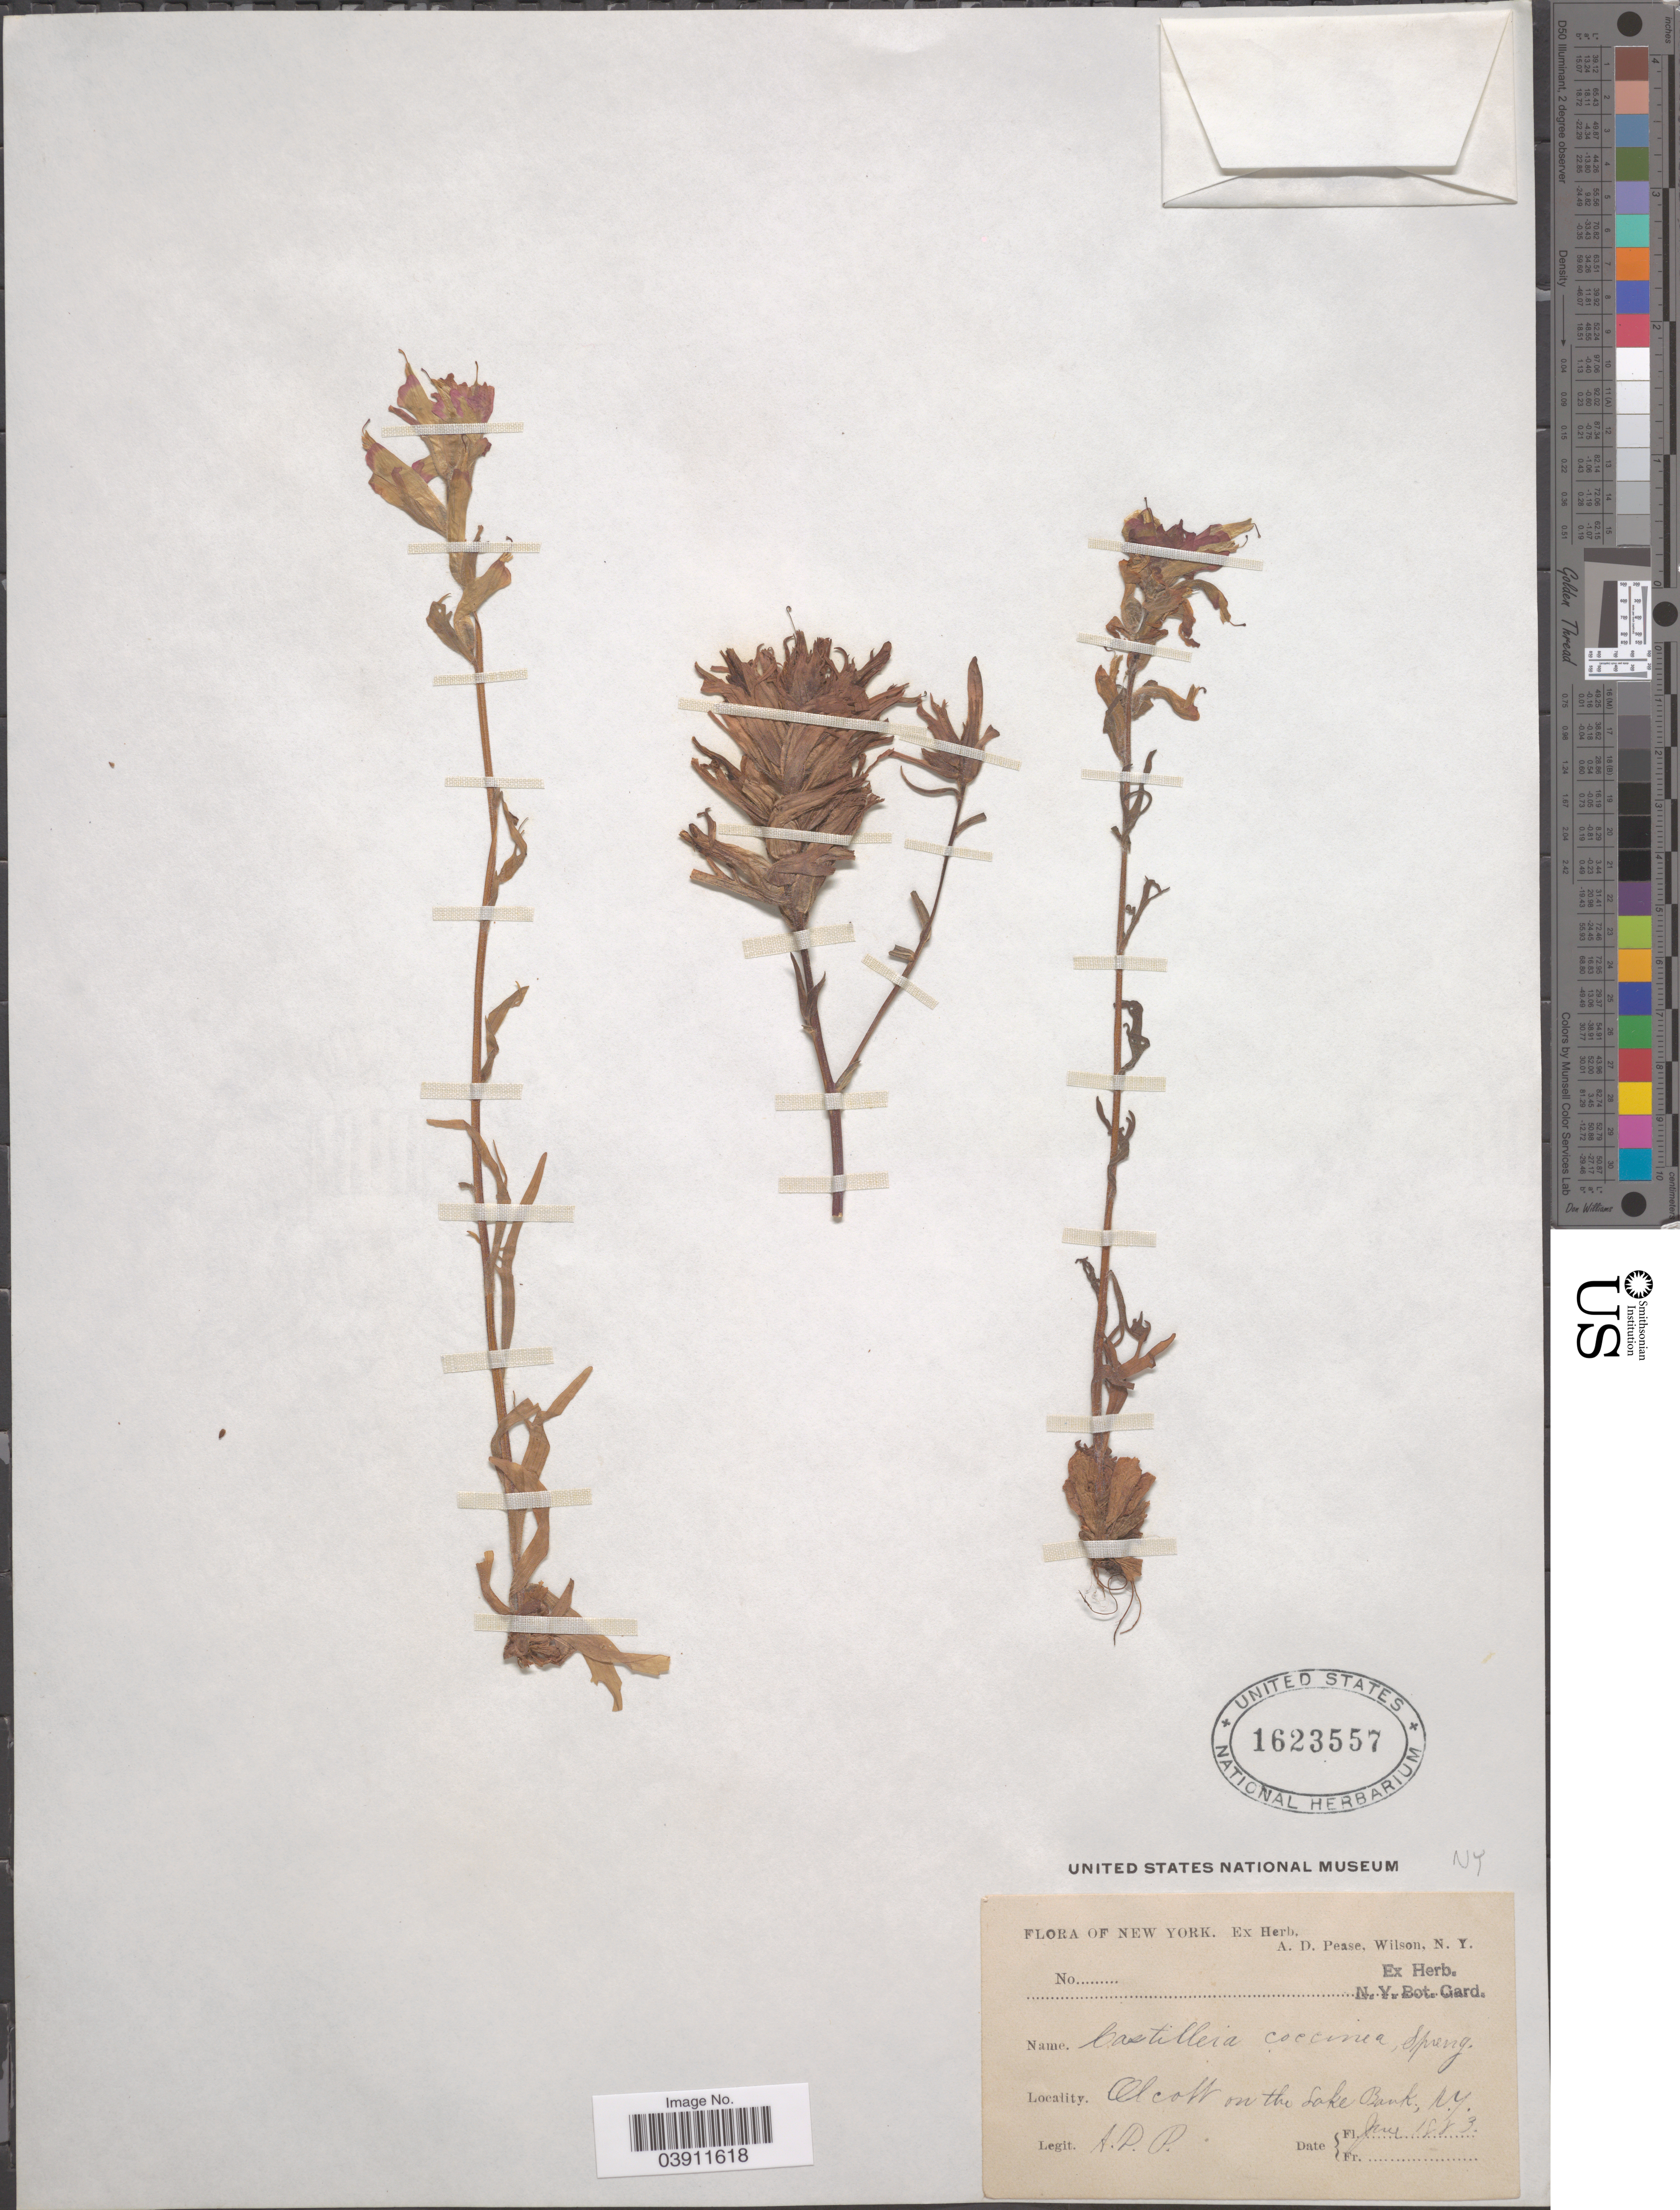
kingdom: Plantae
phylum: Tracheophyta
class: Magnoliopsida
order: Lamiales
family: Orobanchaceae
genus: Castilleja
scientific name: Castilleja coccinea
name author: (L.) Spreng.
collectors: A. Pease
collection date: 1883-06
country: United States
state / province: New York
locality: Olcott on the Lake Bank.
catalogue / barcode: US 1623557